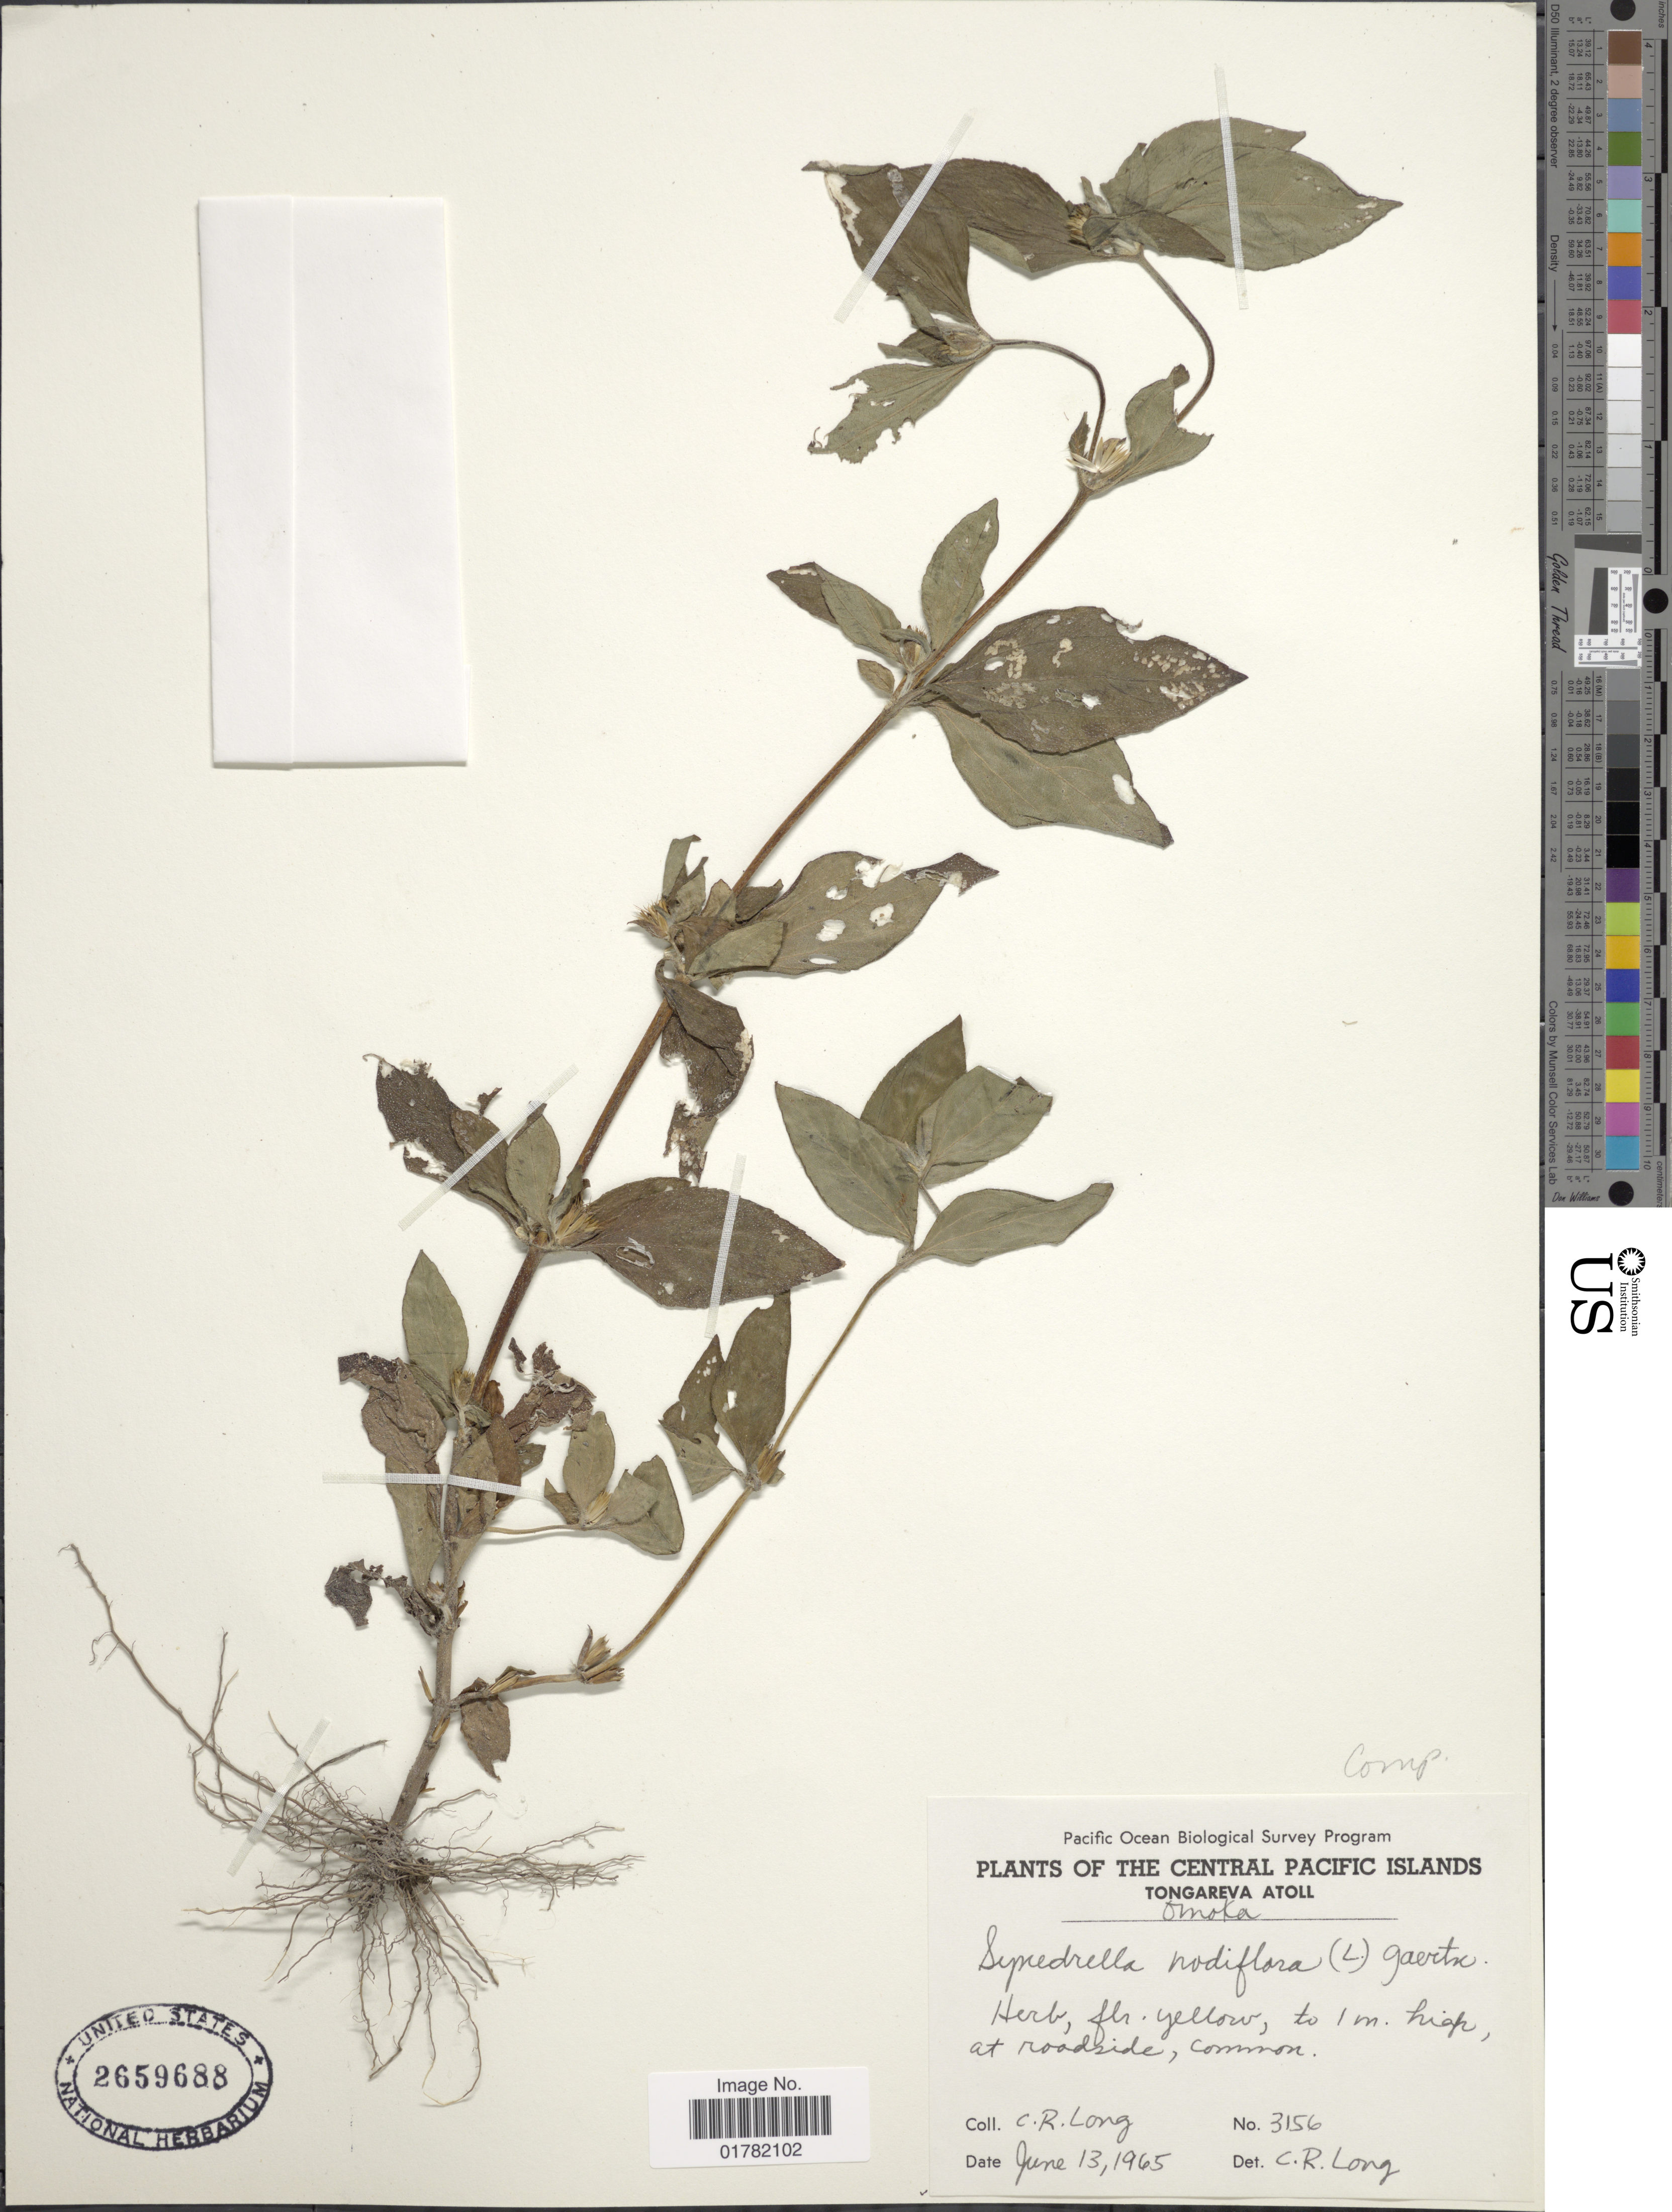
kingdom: Plantae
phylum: Tracheophyta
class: Magnoliopsida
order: Asterales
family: Asteraceae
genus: Synedrella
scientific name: Synedrella nodiflora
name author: (L.) Gaertn.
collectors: C. R. Long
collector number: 3156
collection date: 1965-06-13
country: Kiribati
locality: The Central Pacific Islands, Tongareva Atoll, Omoka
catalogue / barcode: US 2659688